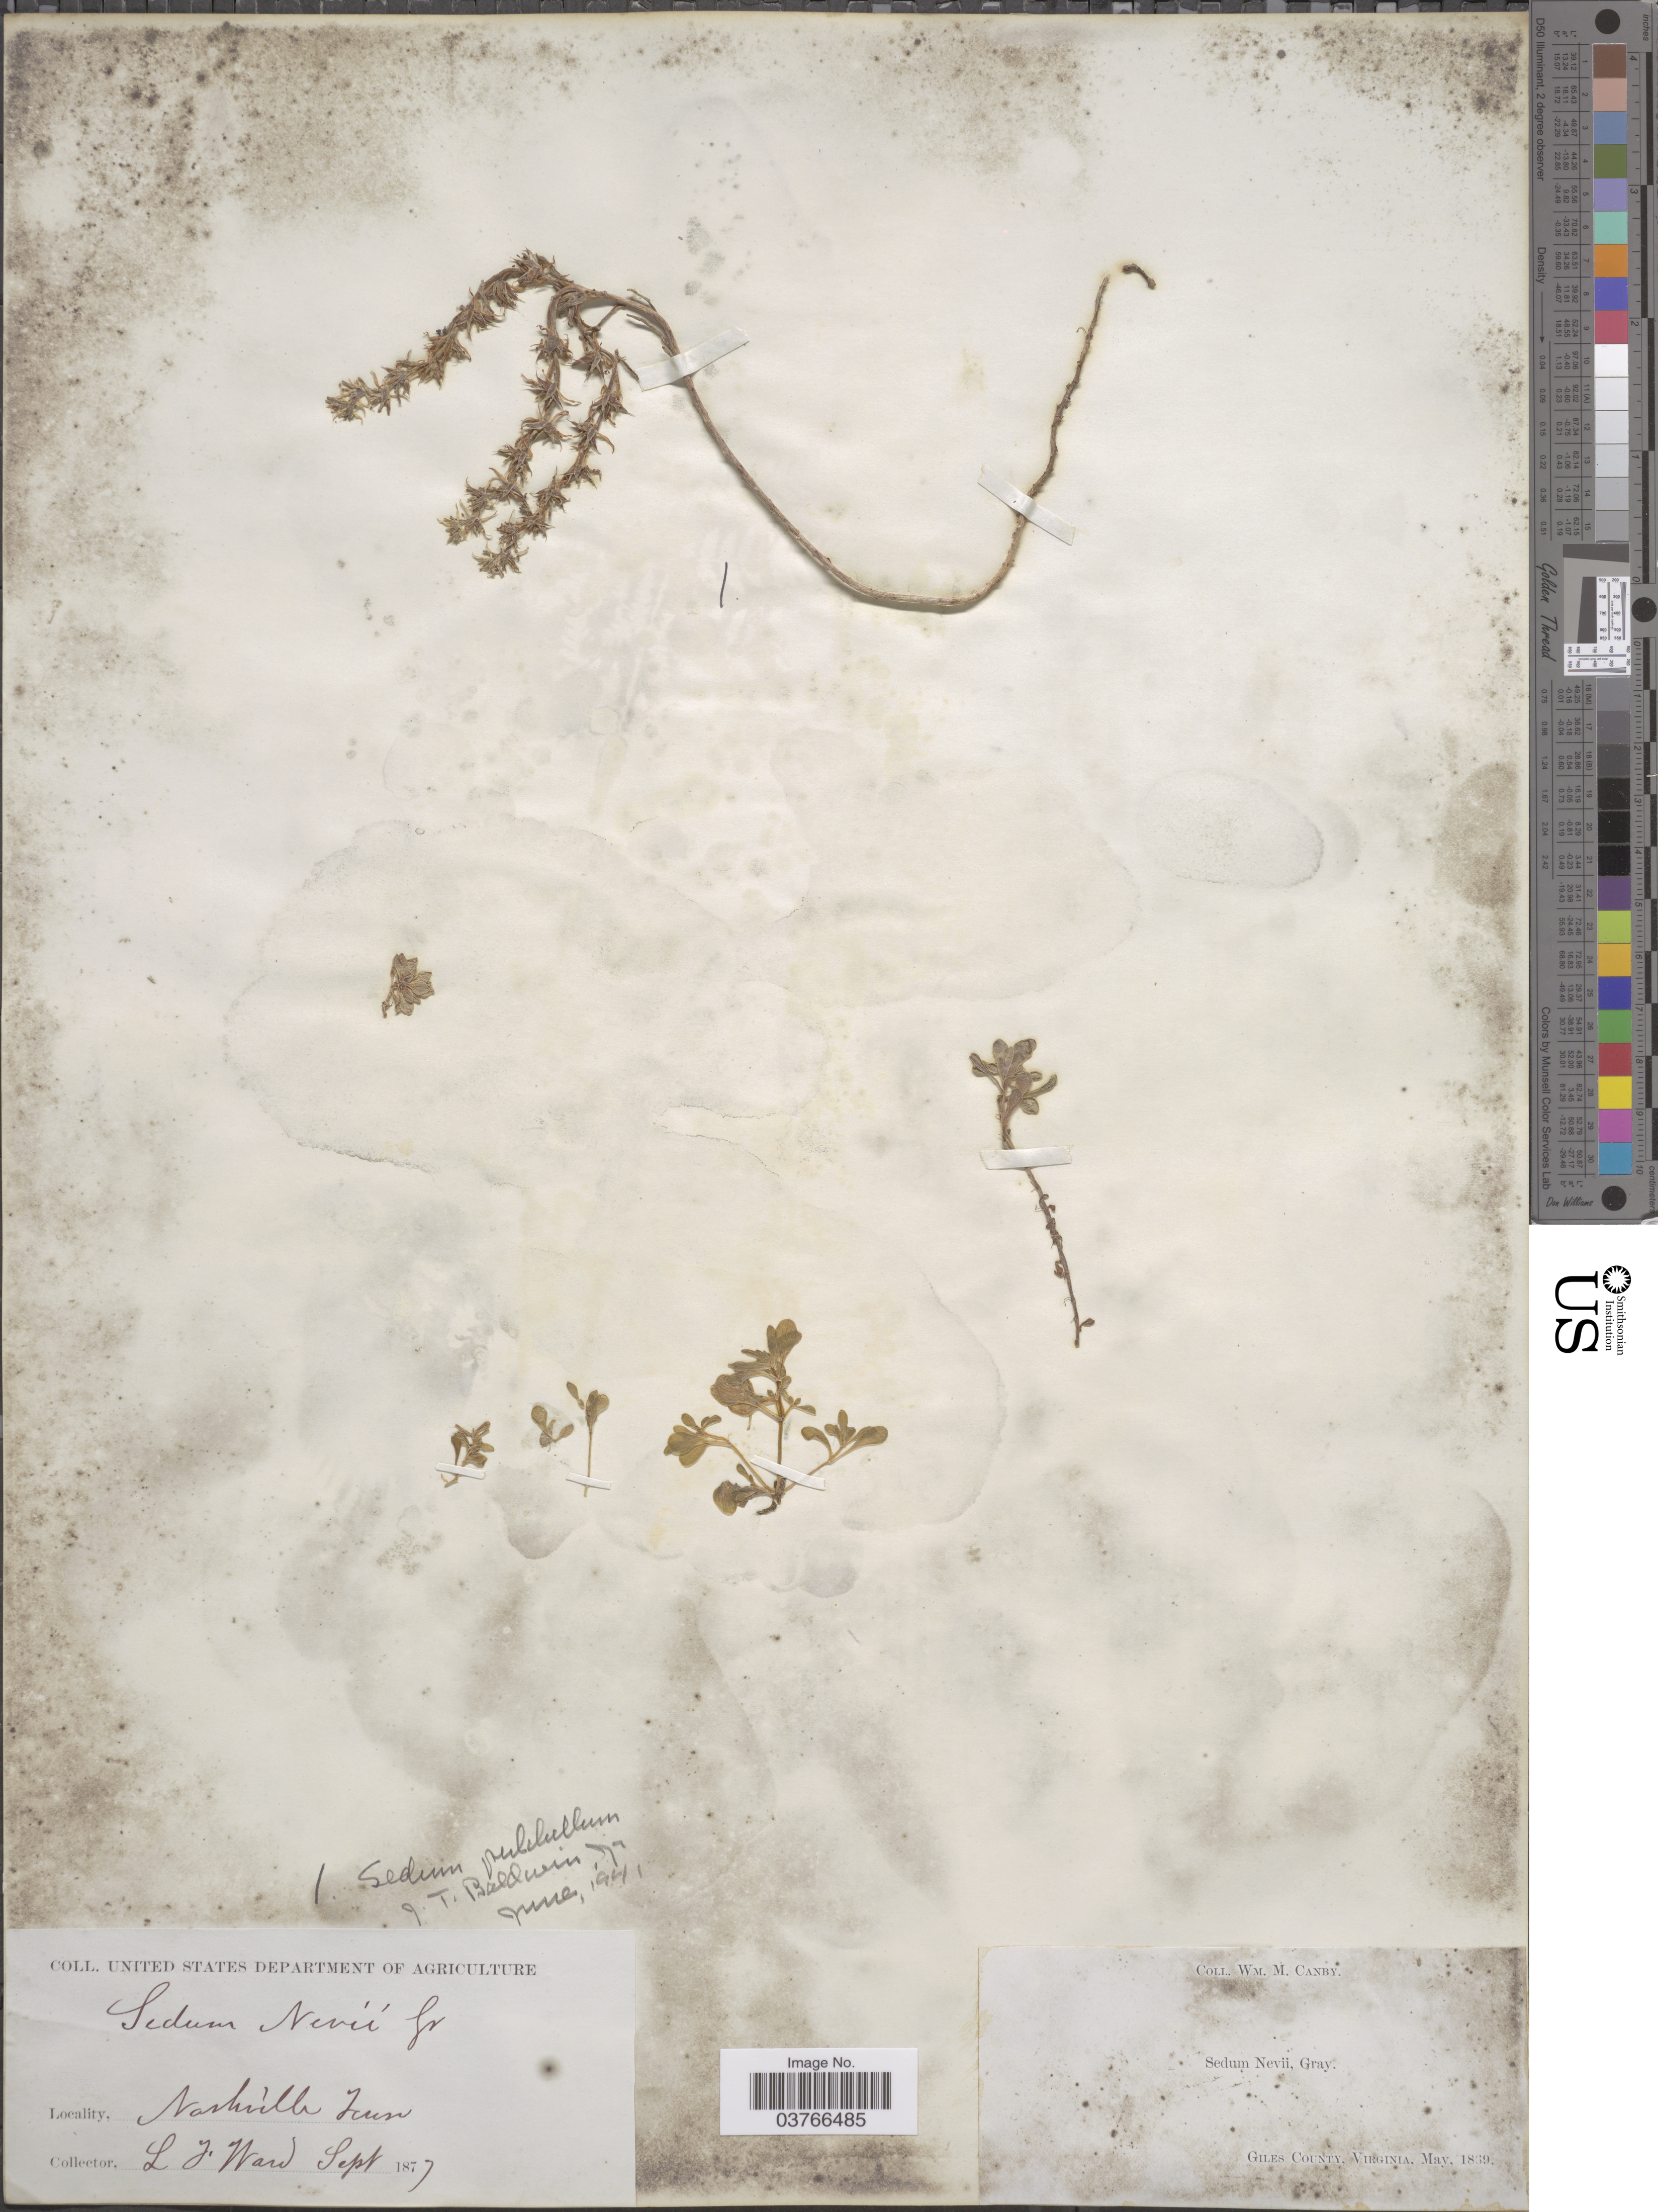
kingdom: Plantae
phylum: Tracheophyta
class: Magnoliopsida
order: Saxifragales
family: Crassulaceae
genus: Sedum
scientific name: Sedum pulchellum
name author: Michx.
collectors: L. Ward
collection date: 1877-09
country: United States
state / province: Tennessee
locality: Nashville.